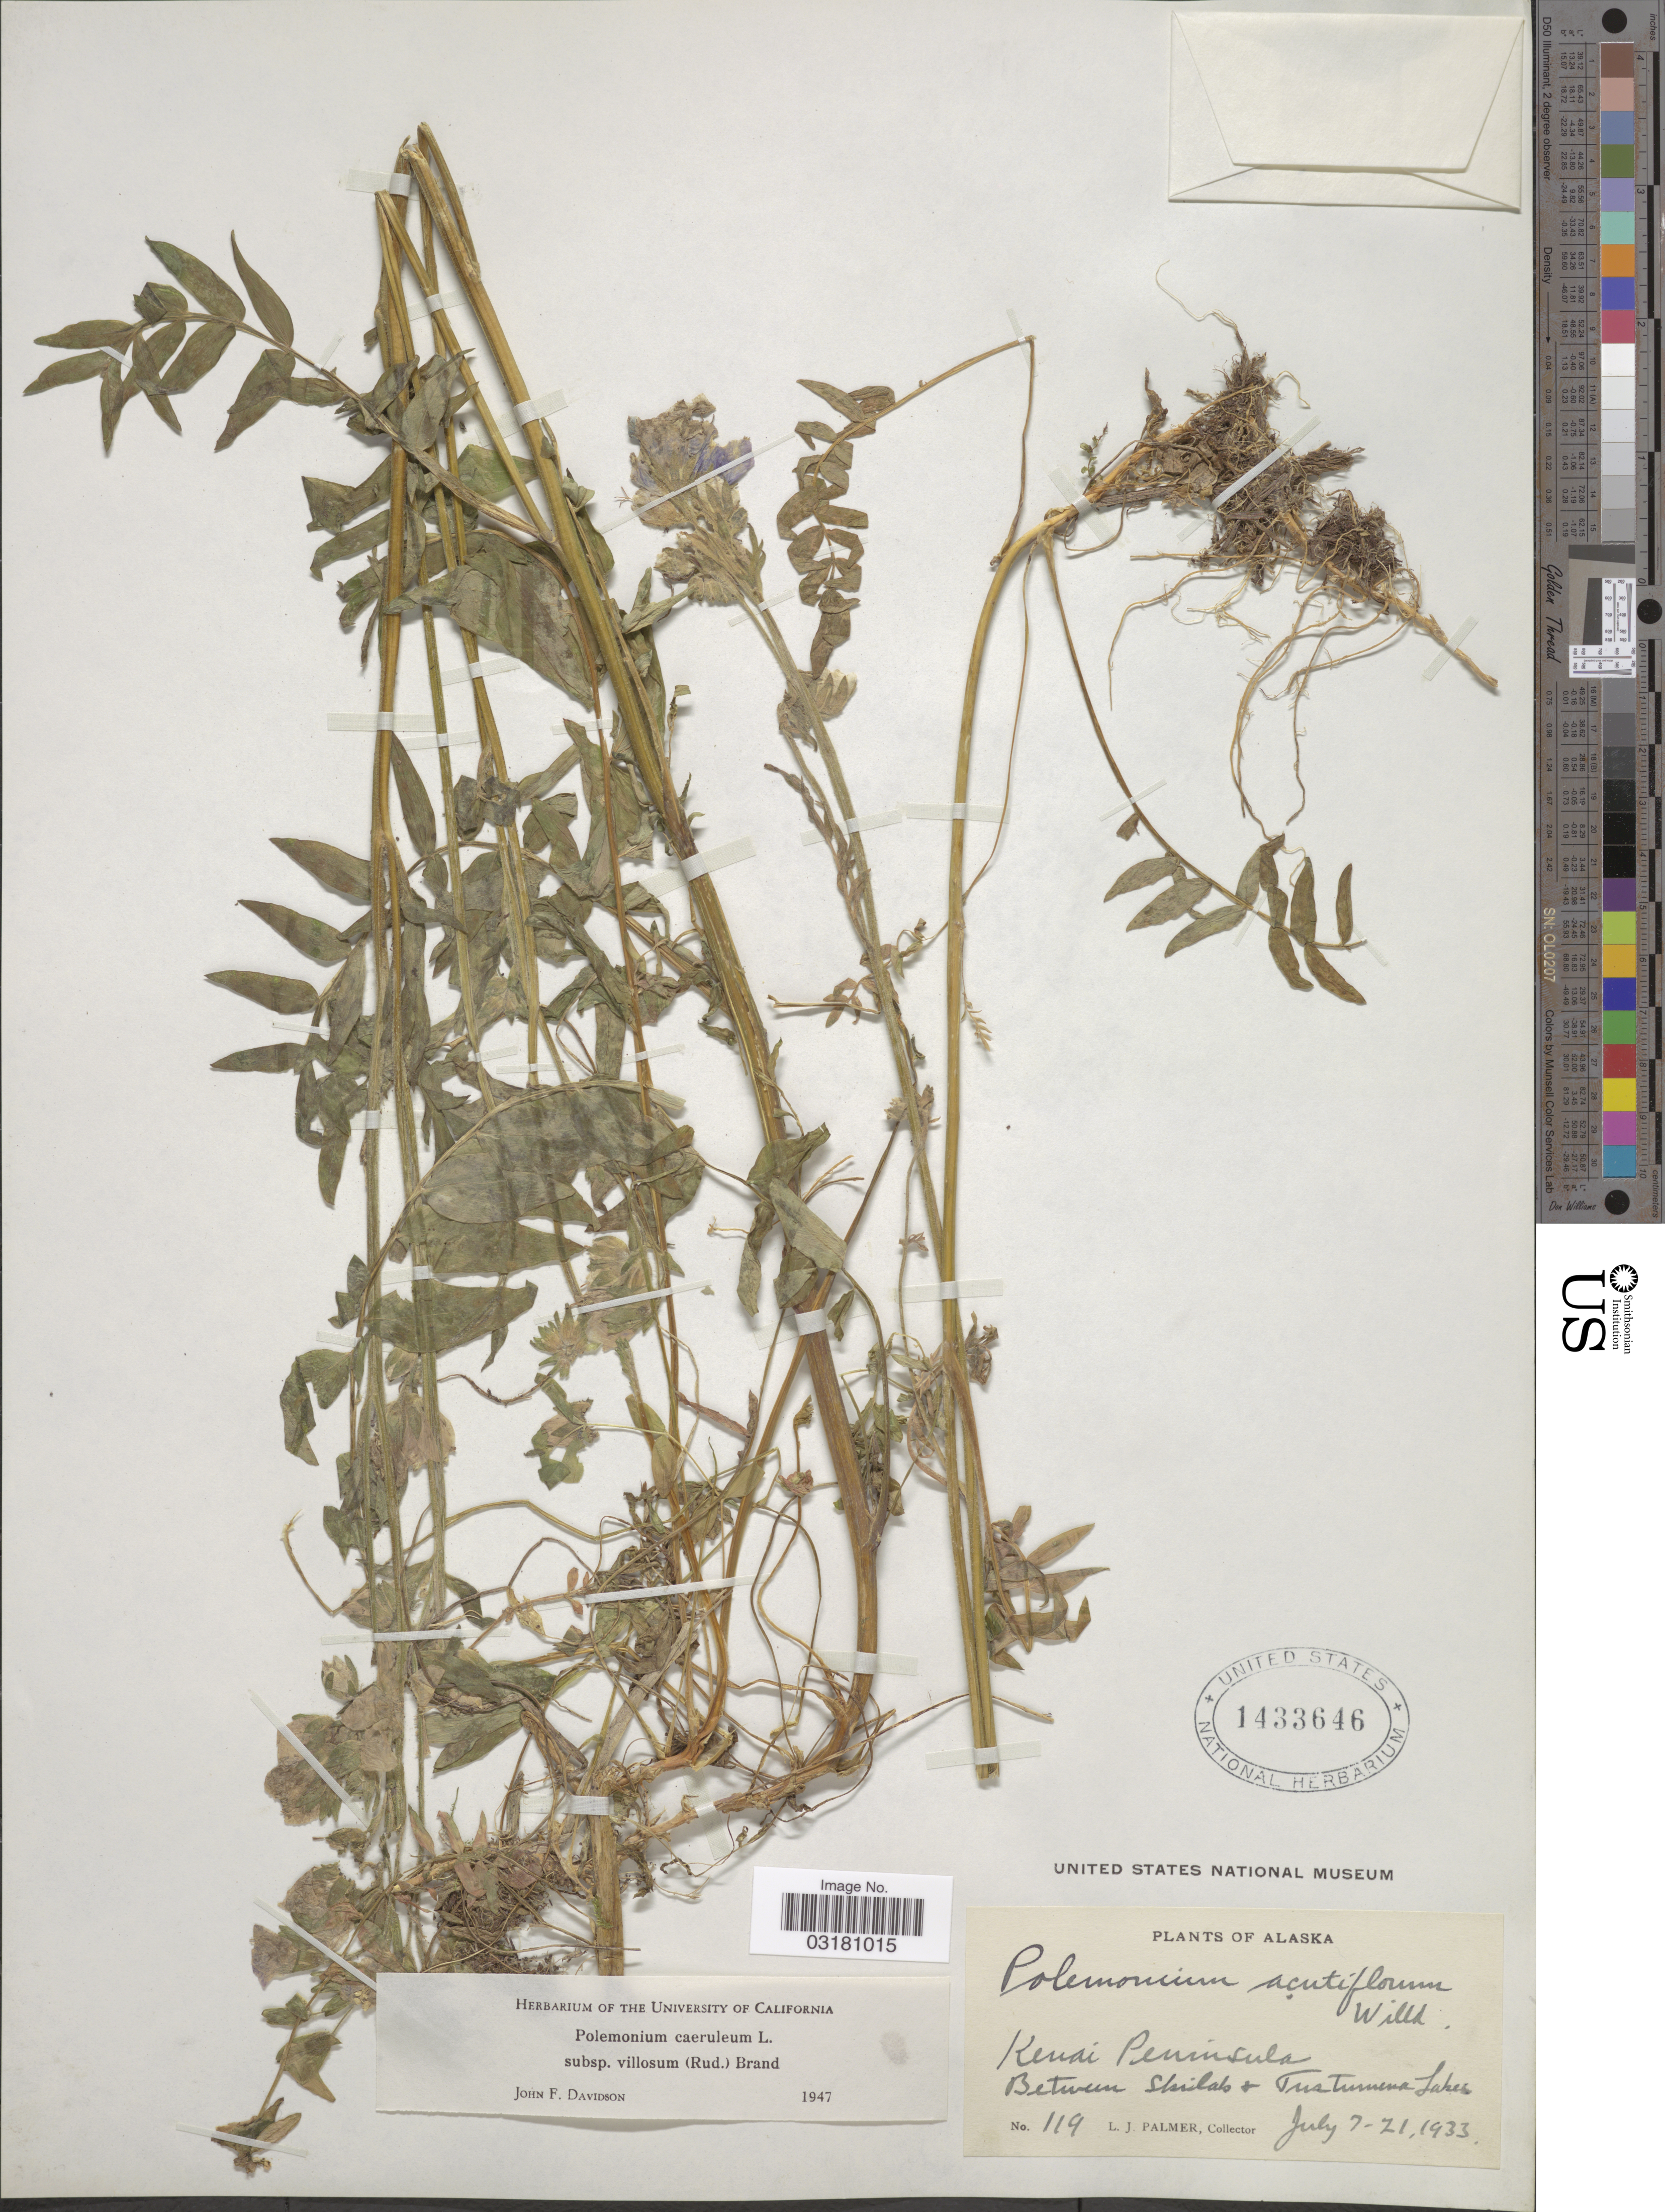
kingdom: Plantae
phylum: Tracheophyta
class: Magnoliopsida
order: Ericales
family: Polemoniaceae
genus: Polemonium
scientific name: Polemonium caeruleum subsp. villosum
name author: (Rudolph ex Georgi) Brand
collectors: L. J. Palmer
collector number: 119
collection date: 1933-07-07/1933-07-21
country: United States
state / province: Alaska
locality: Kenai Peninsula. Between Skilak + Tustumena Lakes.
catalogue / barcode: US 1433646